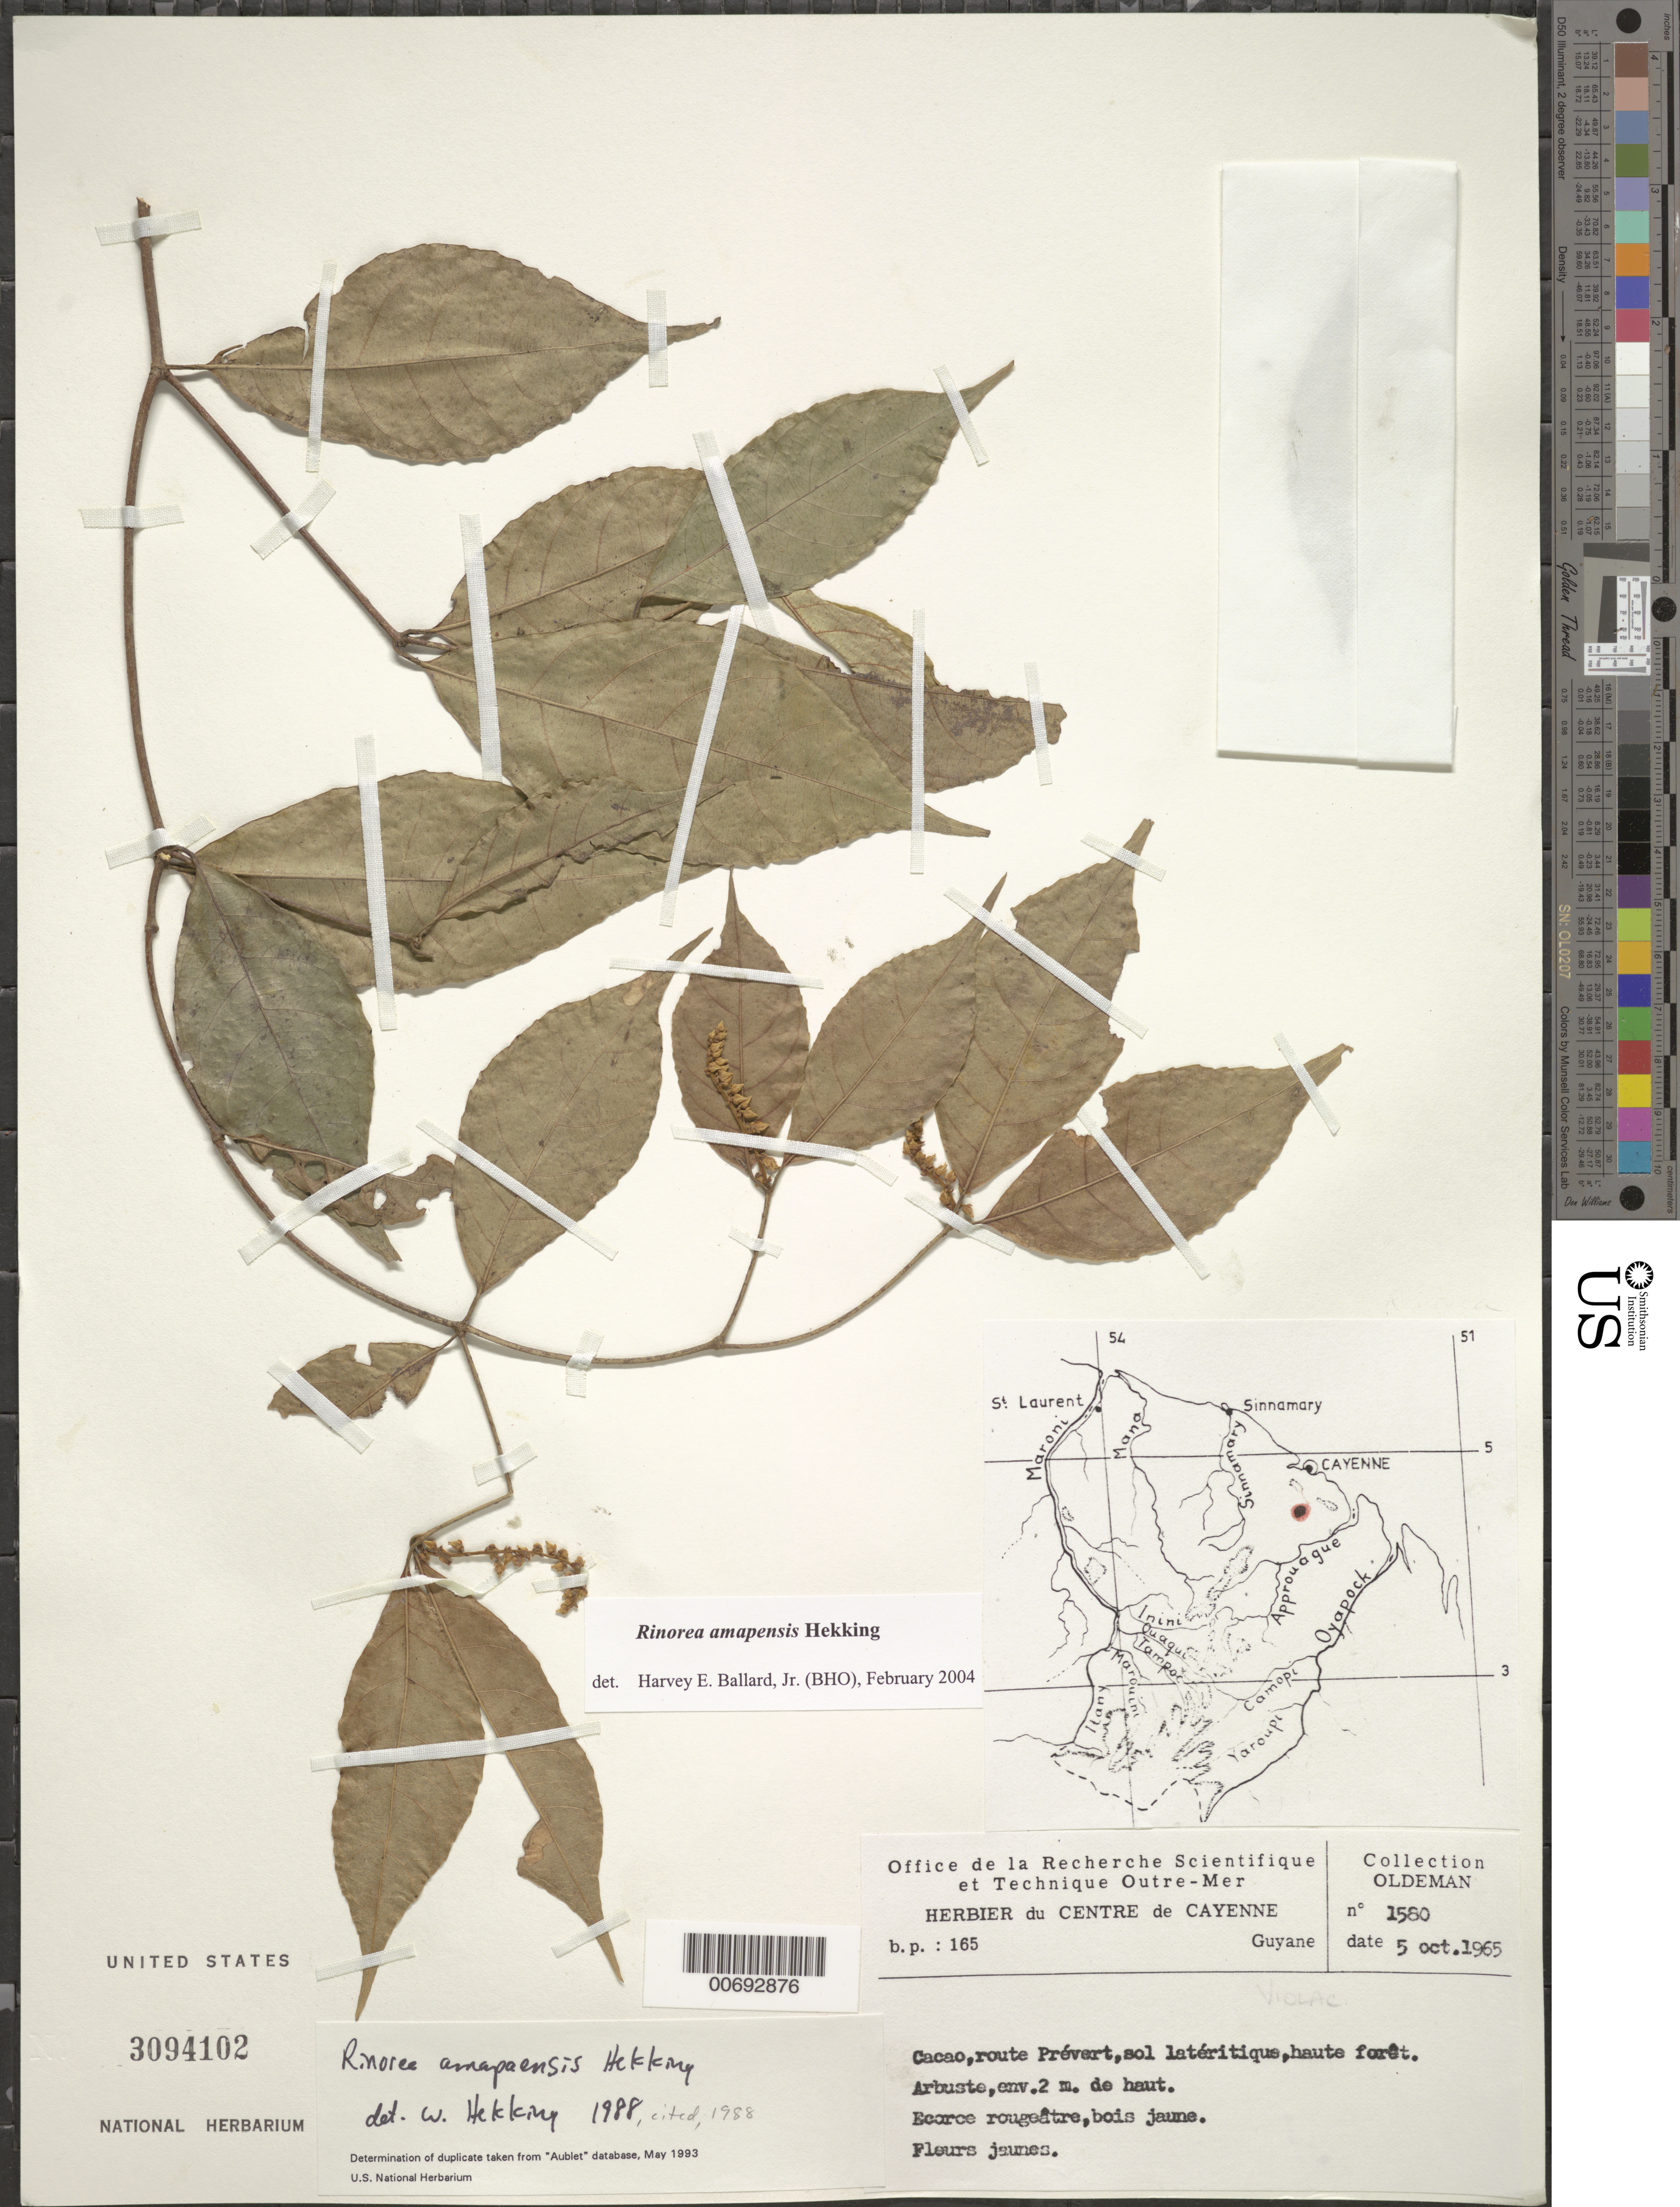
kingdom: Plantae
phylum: Tracheophyta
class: Magnoliopsida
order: Malpighiales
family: Violaceae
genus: Rinorea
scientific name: Rinorea amapensis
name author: Hekking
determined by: Ballard, Harvey E.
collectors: R. Oldeman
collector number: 1580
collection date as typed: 5-Oct-65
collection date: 1965-10-05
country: French Guiana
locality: Cacao, route Prévert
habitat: High forest; latertic soil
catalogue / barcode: US 3094102